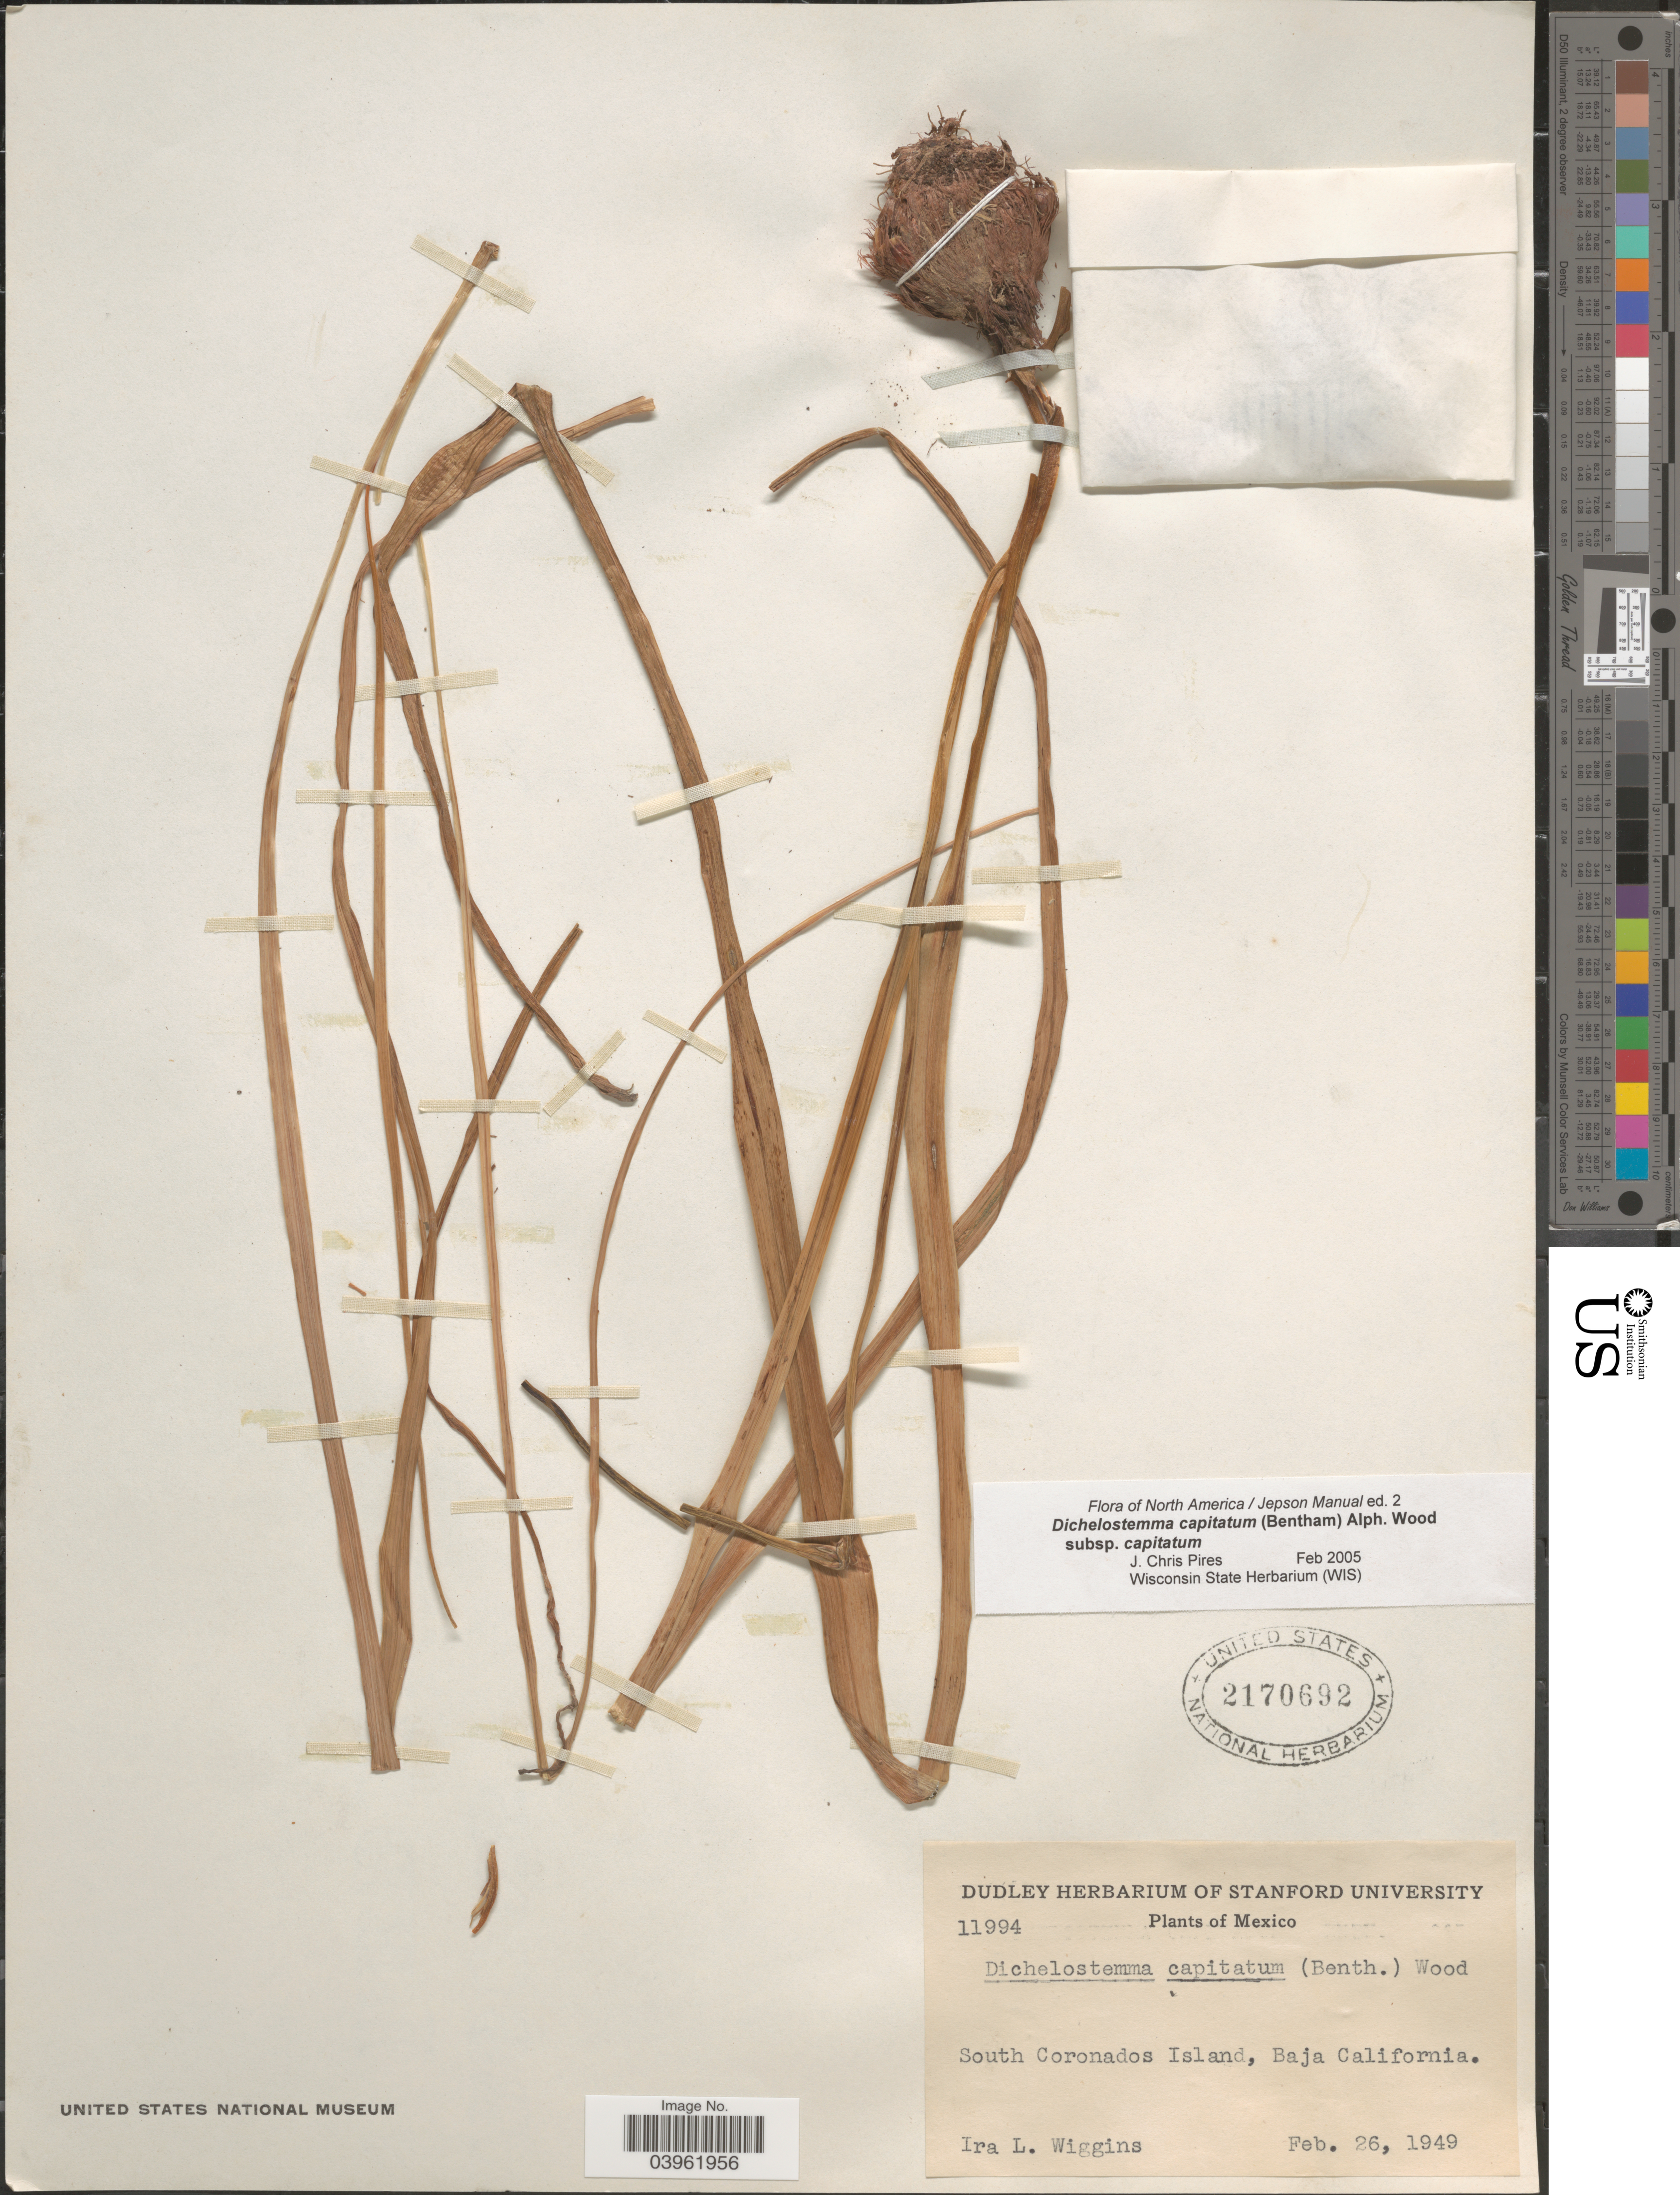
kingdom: Plantae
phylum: Tracheophyta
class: Liliopsida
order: Asparagales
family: Asparagaceae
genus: Dichelostemma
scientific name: Dichelostemma capitatum subsp. capitatum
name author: (Benth.) Alph. Wood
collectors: I. L. Wiggins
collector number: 11994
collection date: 1949-02-26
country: Mexico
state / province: Baja California Norte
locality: South Coronados Island.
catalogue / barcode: US 2170692